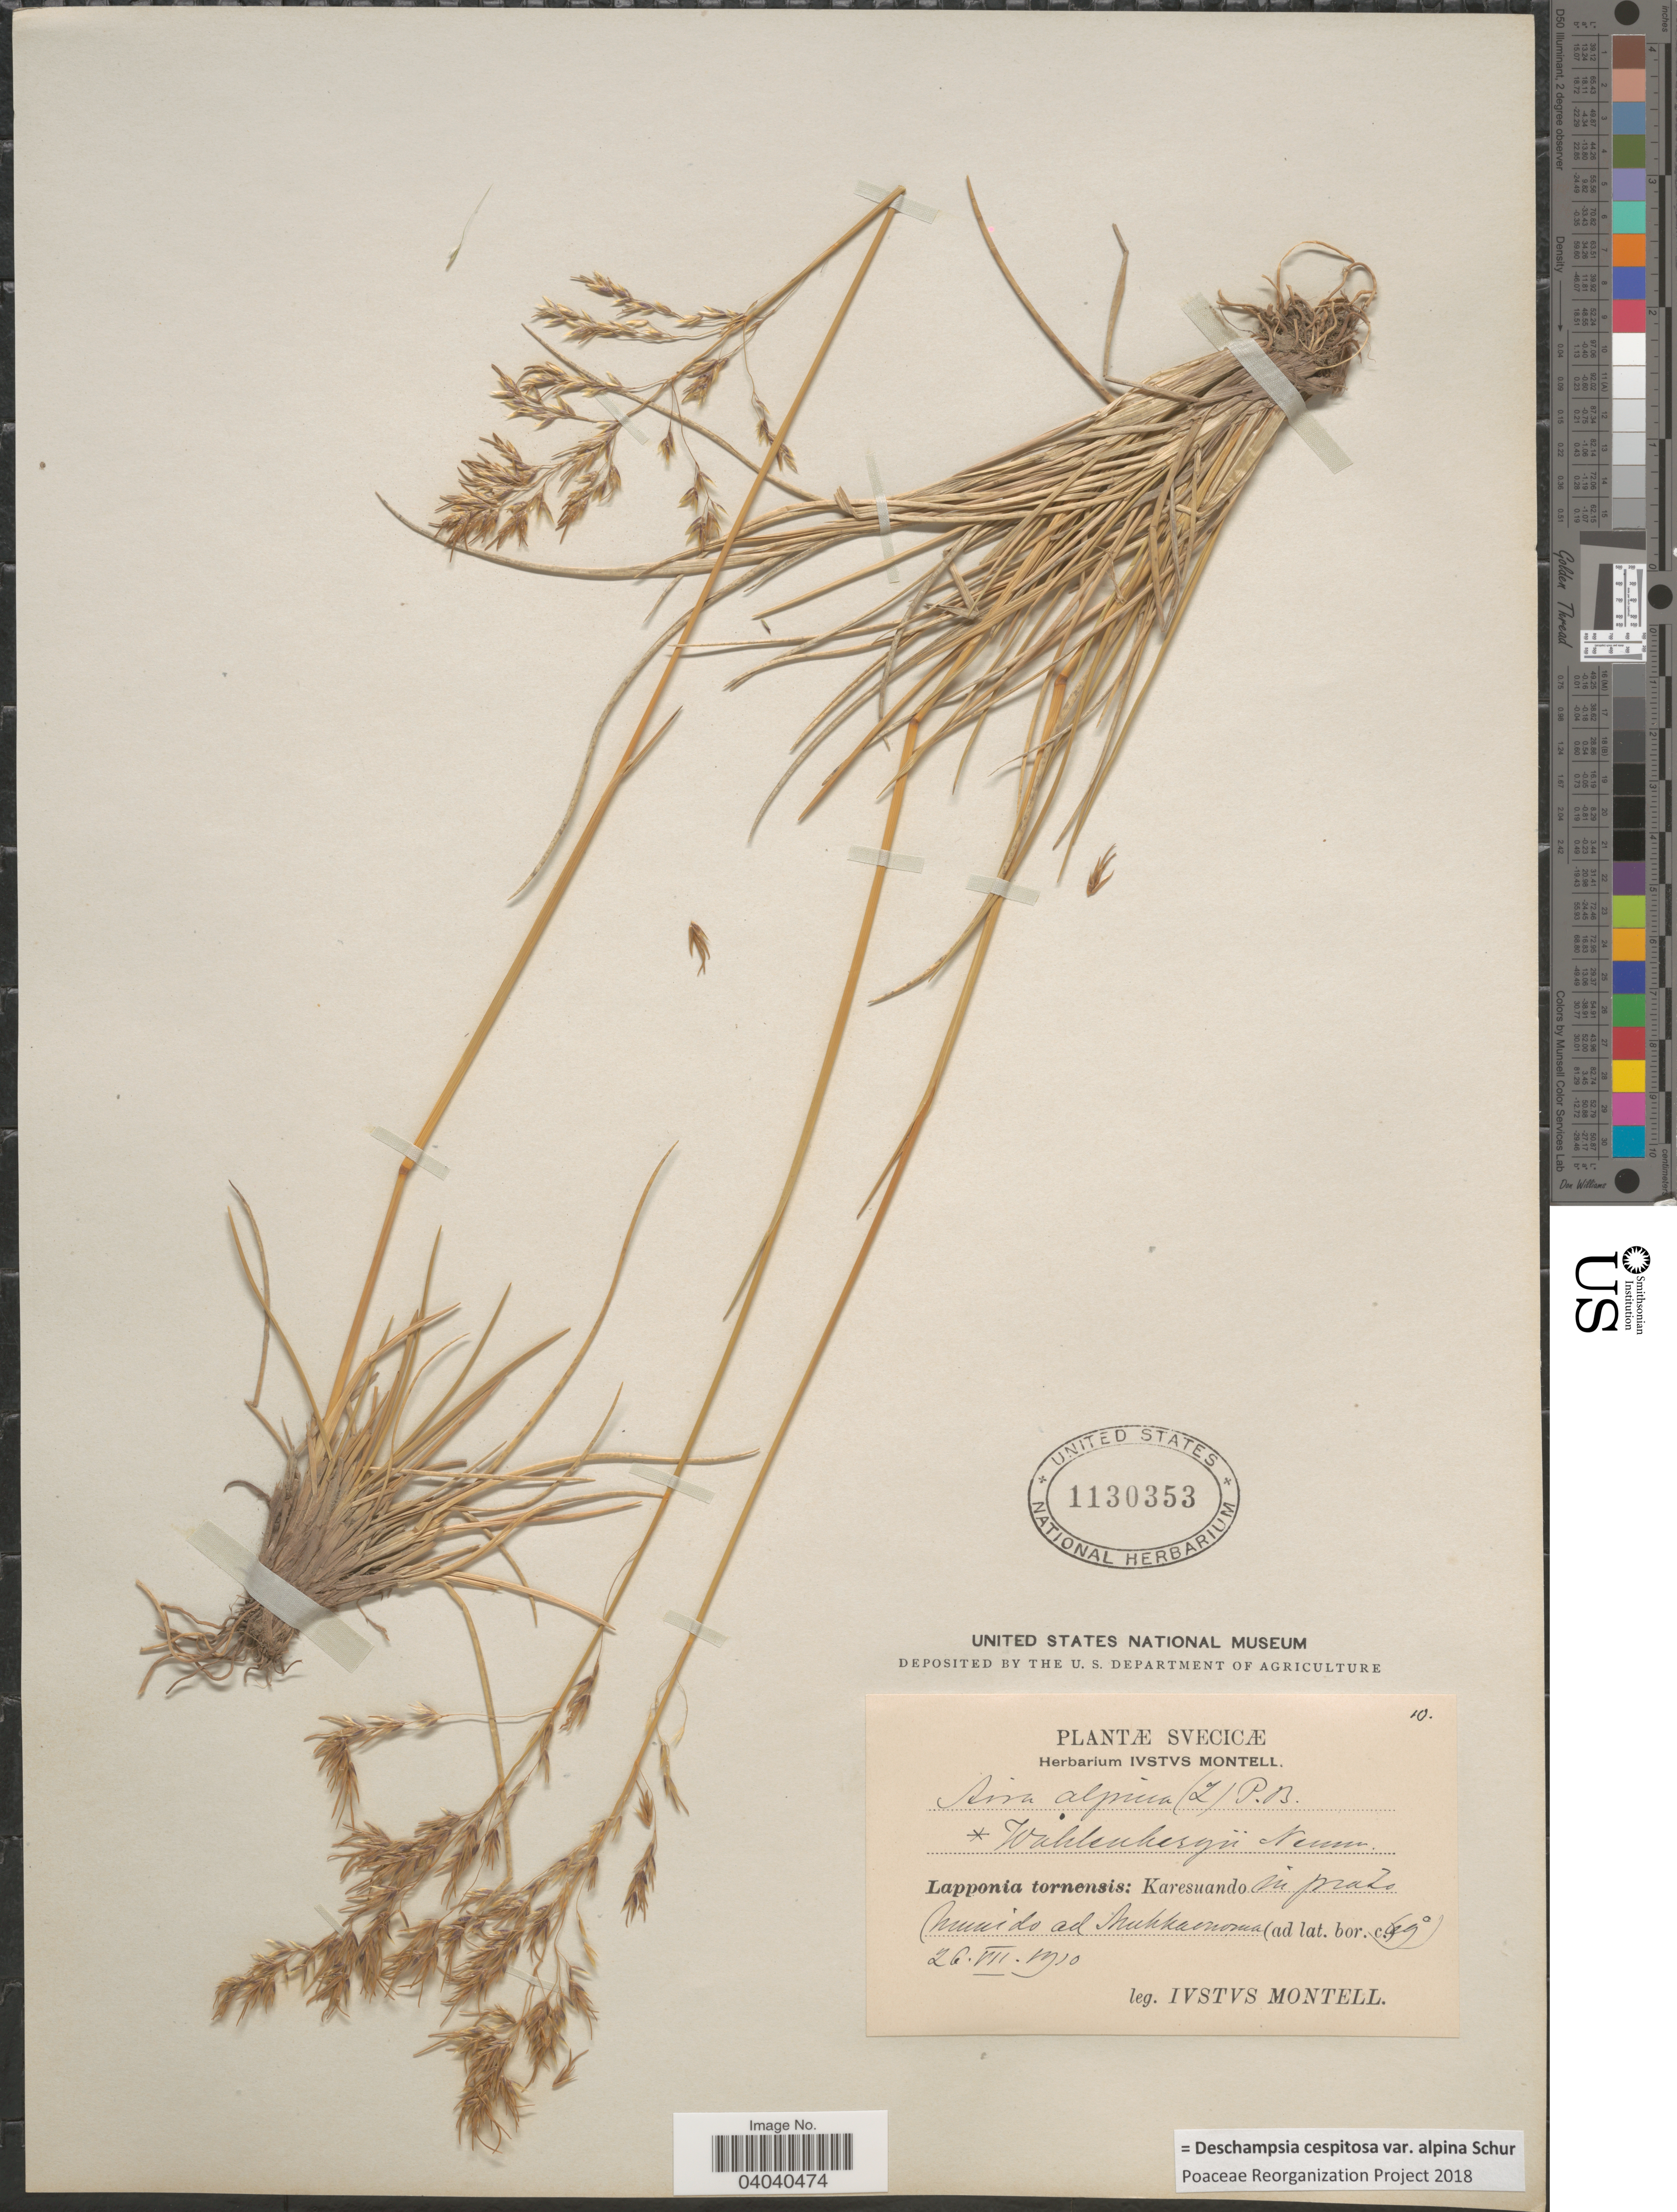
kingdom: Plantae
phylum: Tracheophyta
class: Liliopsida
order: Poales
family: Poaceae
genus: Deschampsia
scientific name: Deschampsia cespitosa var. alpina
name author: Vasey ex W.J. Beal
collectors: I. Montell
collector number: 10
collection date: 1910-07-26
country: Sweden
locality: Sveciæ. Lapponia tornensis: Karesuando in prato humido ad hukkaeroma [interpreted].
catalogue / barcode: US 1130353